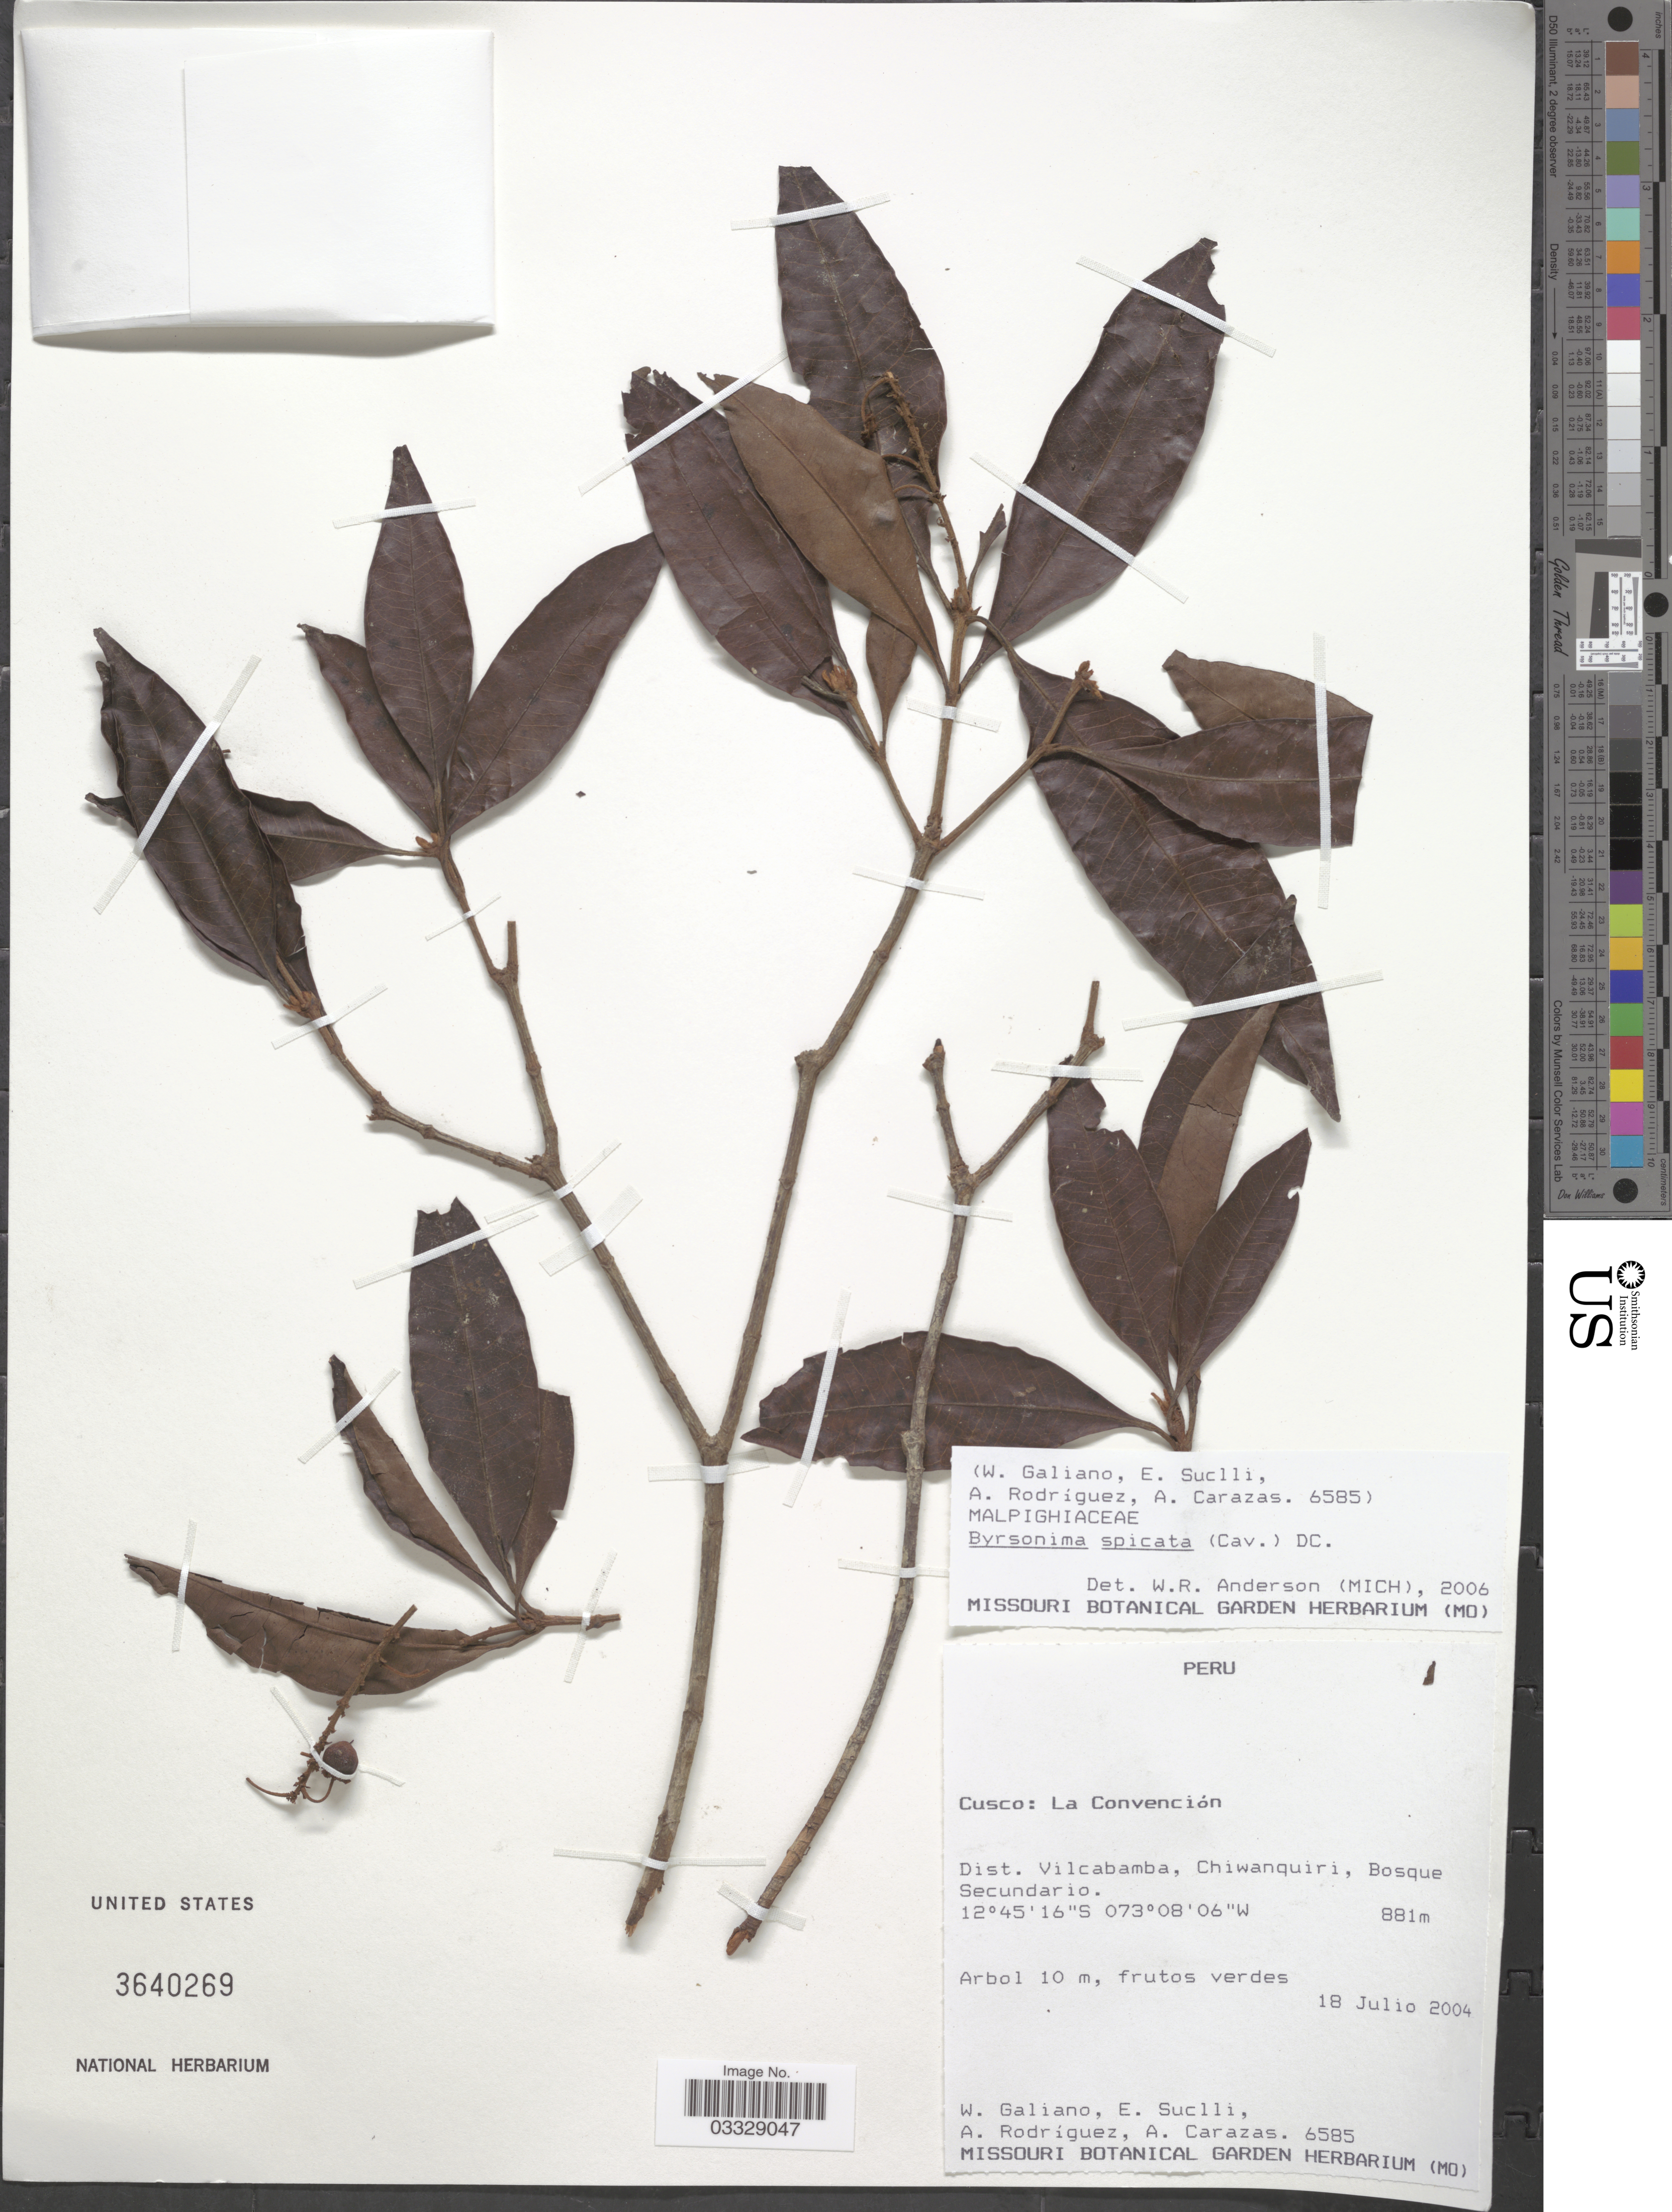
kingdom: Plantae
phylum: Tracheophyta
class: Magnoliopsida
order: Malpighiales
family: Malpighiaceae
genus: Byrsonima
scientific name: Byrsonima spicata (Cav.) DC.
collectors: W. Galiano, E. Suclli, A. Rodriguez & A. Carazas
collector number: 6585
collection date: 2004-07-18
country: Peru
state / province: Cusco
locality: La Convención. Dist. Vilcabamba, Chiwanqiri.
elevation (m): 881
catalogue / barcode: US 3640269